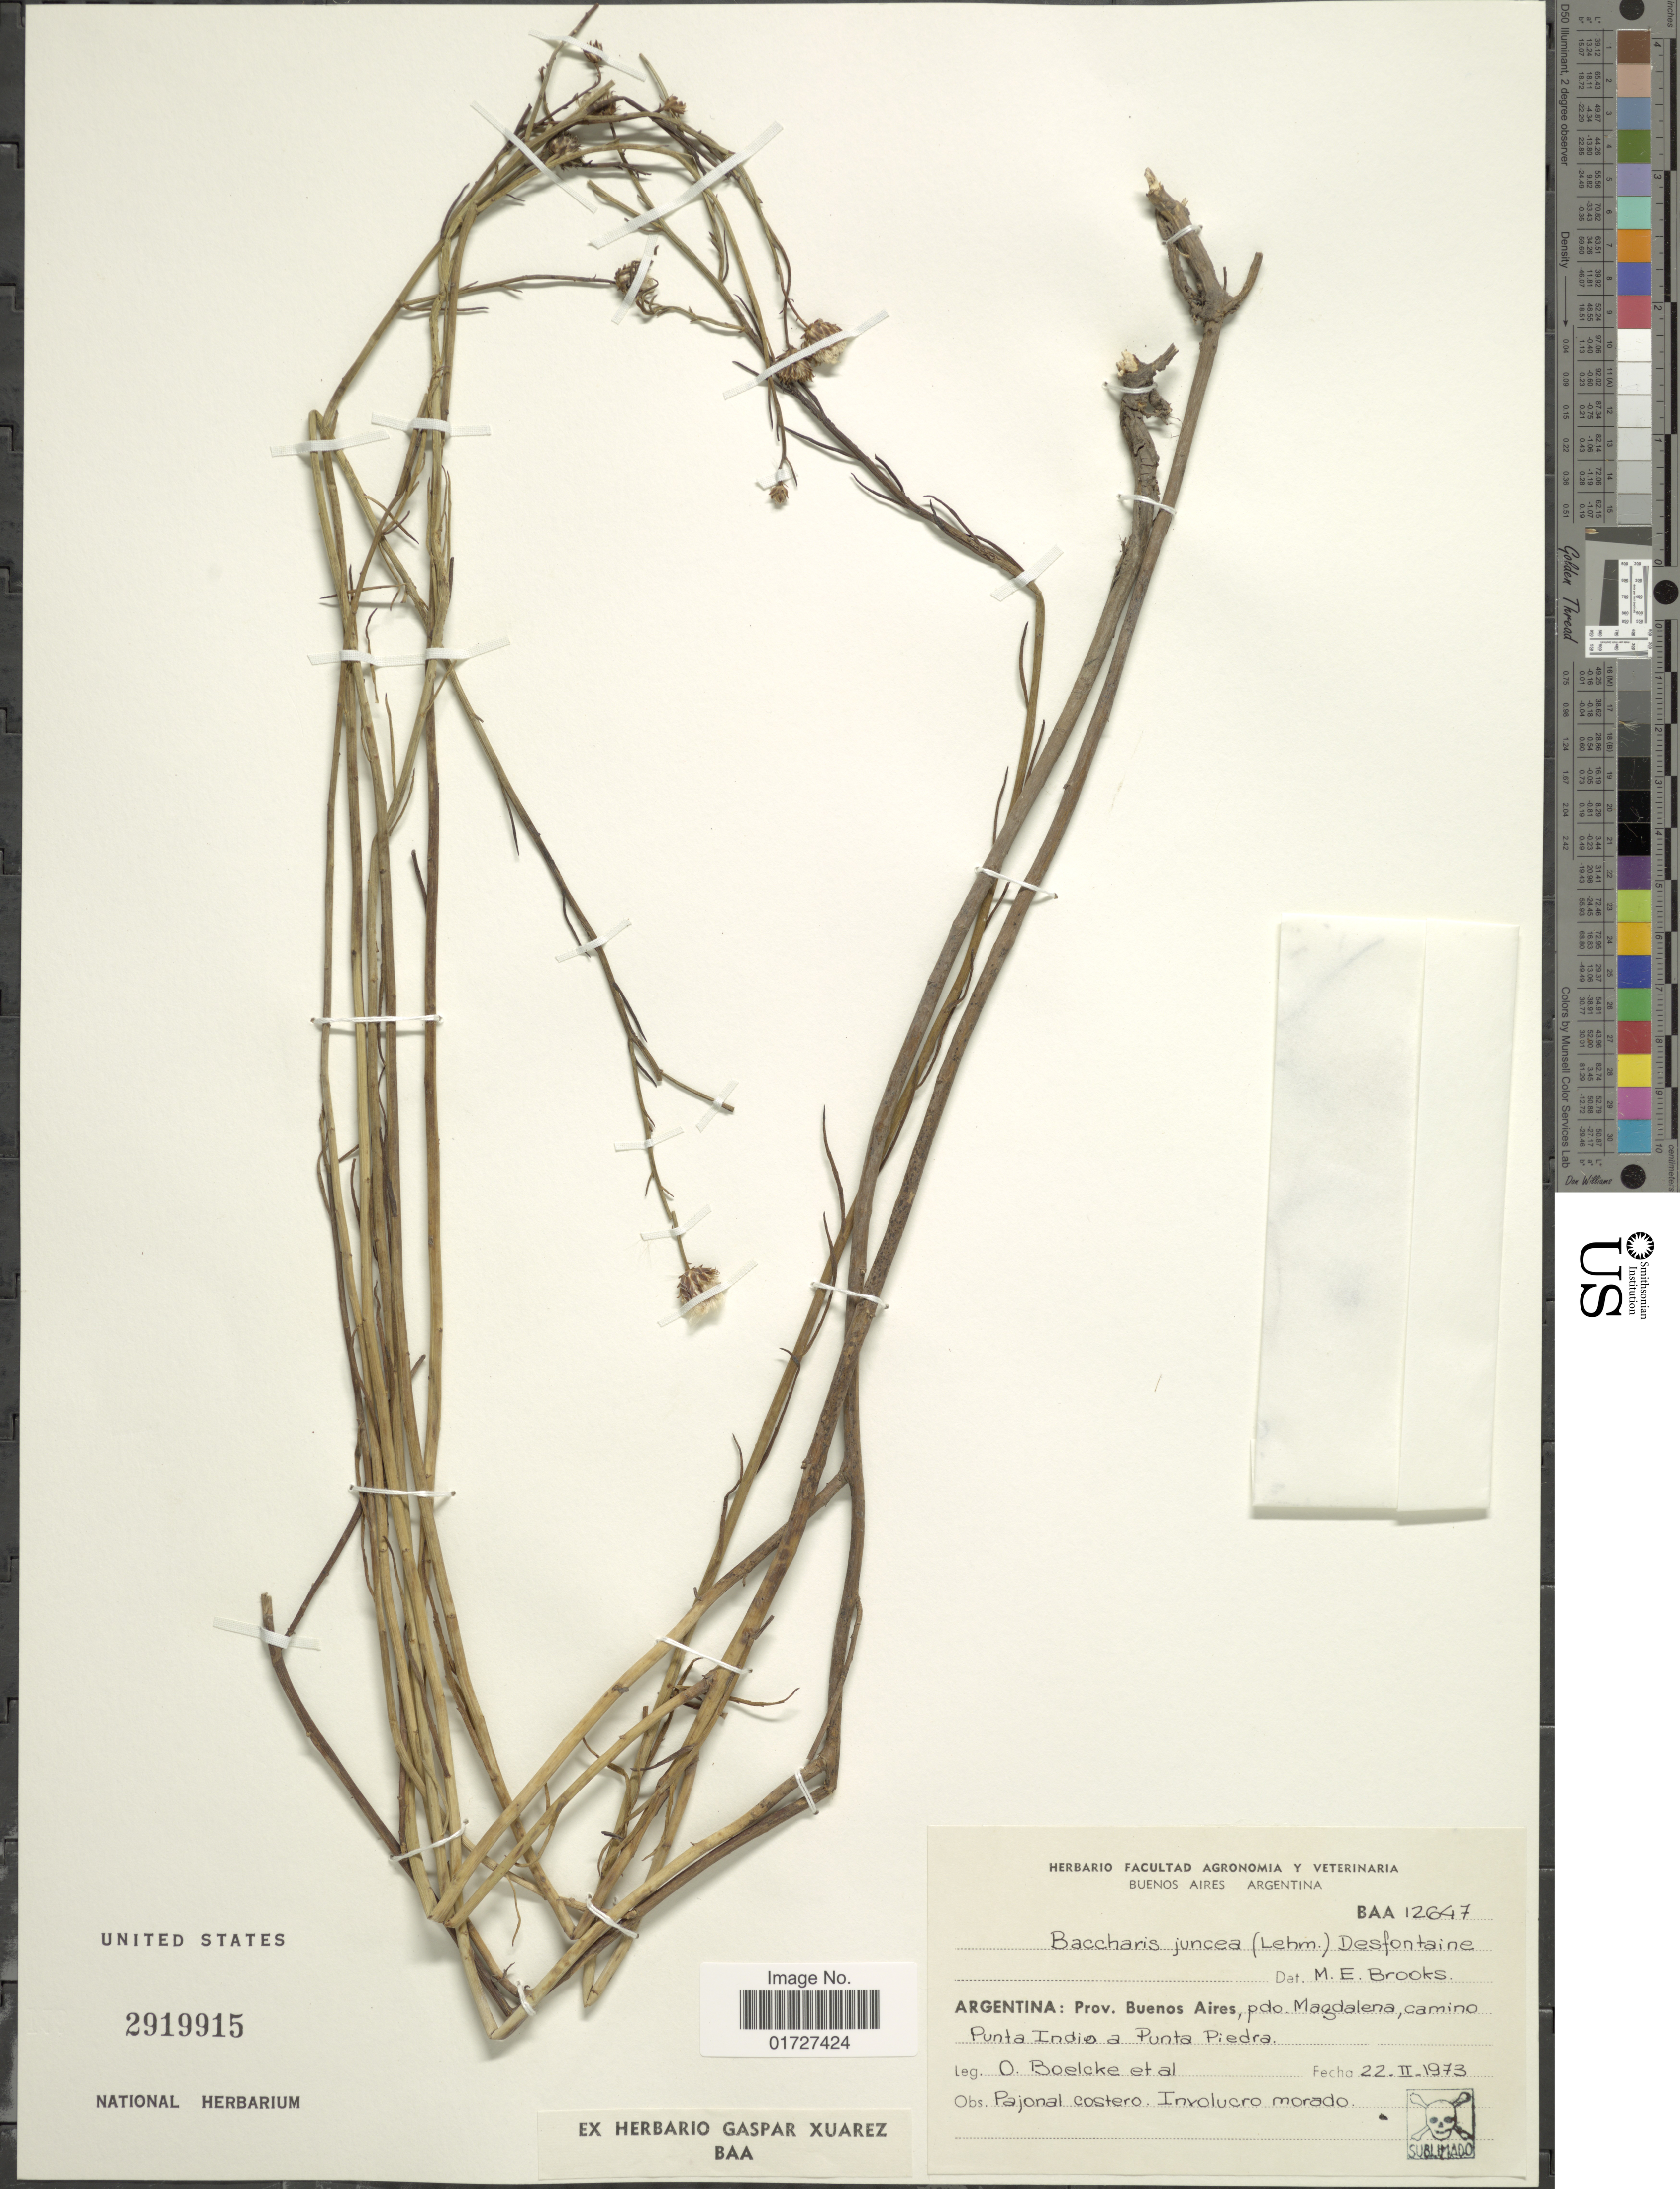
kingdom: Plantae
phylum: Tracheophyta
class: Magnoliopsida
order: Asterales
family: Asteraceae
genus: Baccharis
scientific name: Baccharis juncea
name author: (Lehm.) Desf.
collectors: O. Boelcke & et al.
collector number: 12647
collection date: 1973-02-22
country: Argentina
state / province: Buenos Aires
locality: Pdo. Magdalena, camino Punta Indio a Punta Piedra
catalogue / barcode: US 2919915